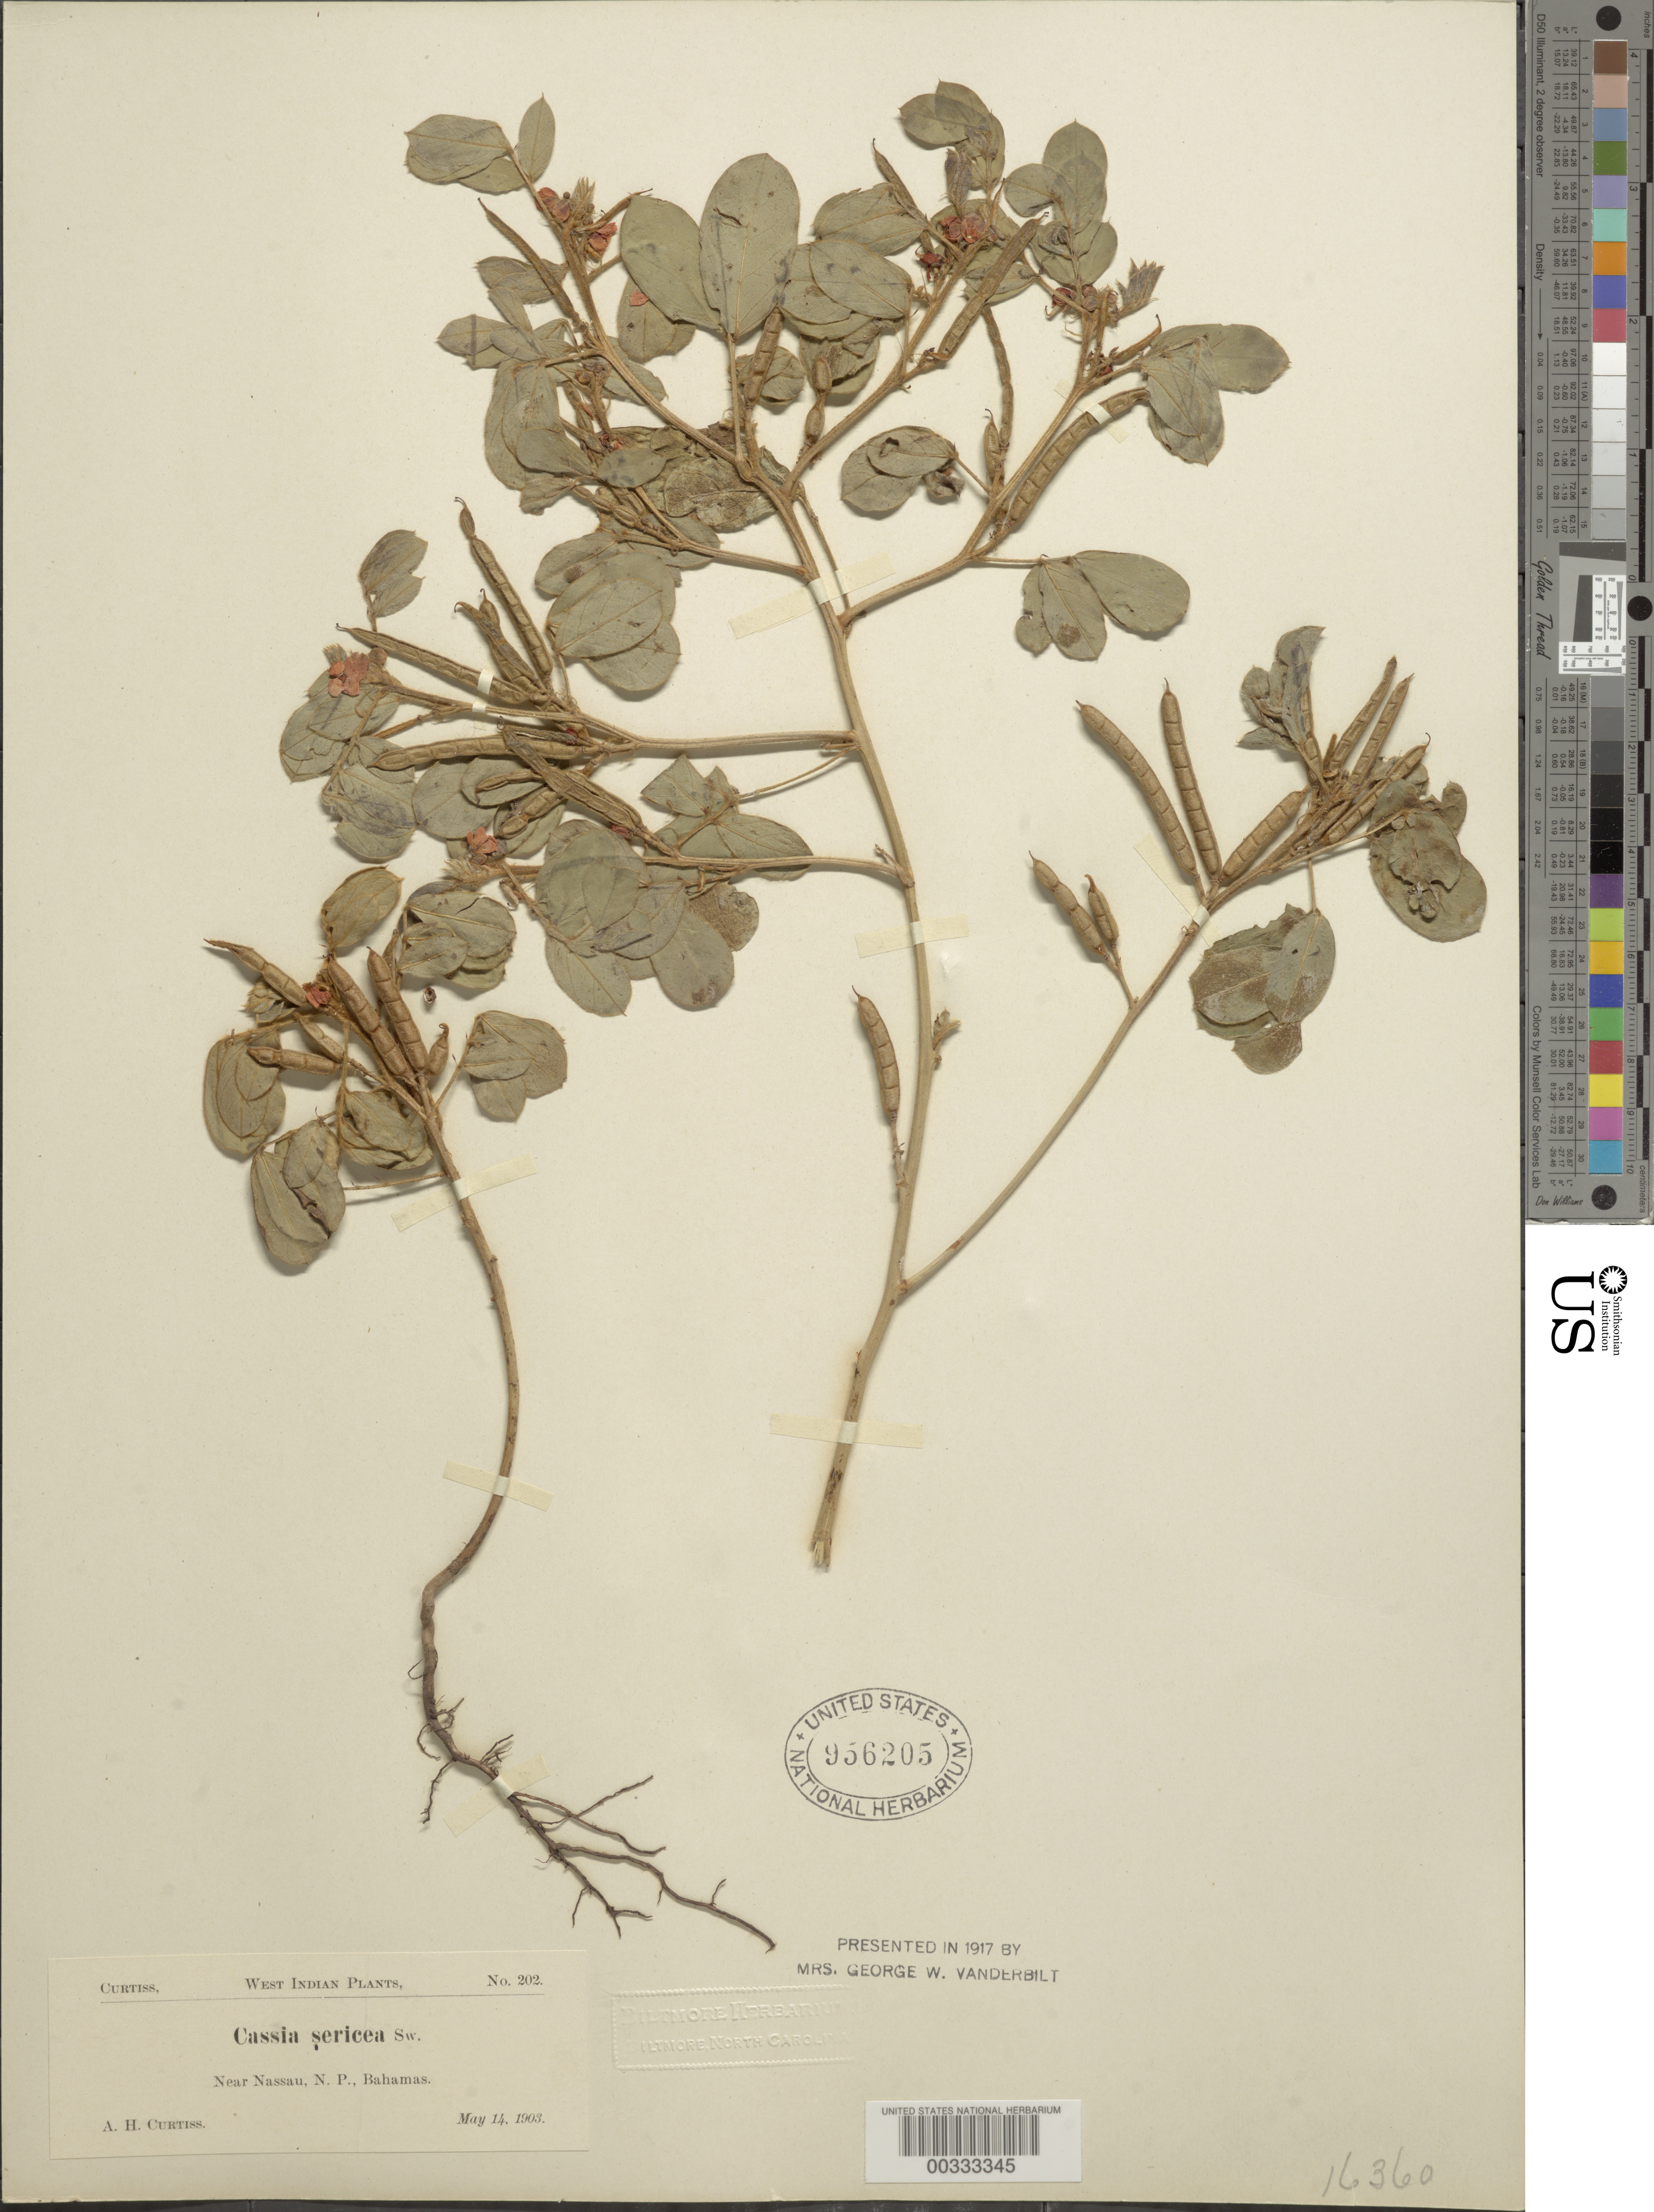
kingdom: Plantae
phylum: Tracheophyta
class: Magnoliopsida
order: Fabales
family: Fabaceae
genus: Senna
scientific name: Senna uniflora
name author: (Mill.) H.S. Irwin & Barneby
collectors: A. H. Curtiss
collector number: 202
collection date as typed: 14 May 1903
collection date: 1903-05-14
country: Bahamas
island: New Providence Island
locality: Near nassau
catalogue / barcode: US 956205